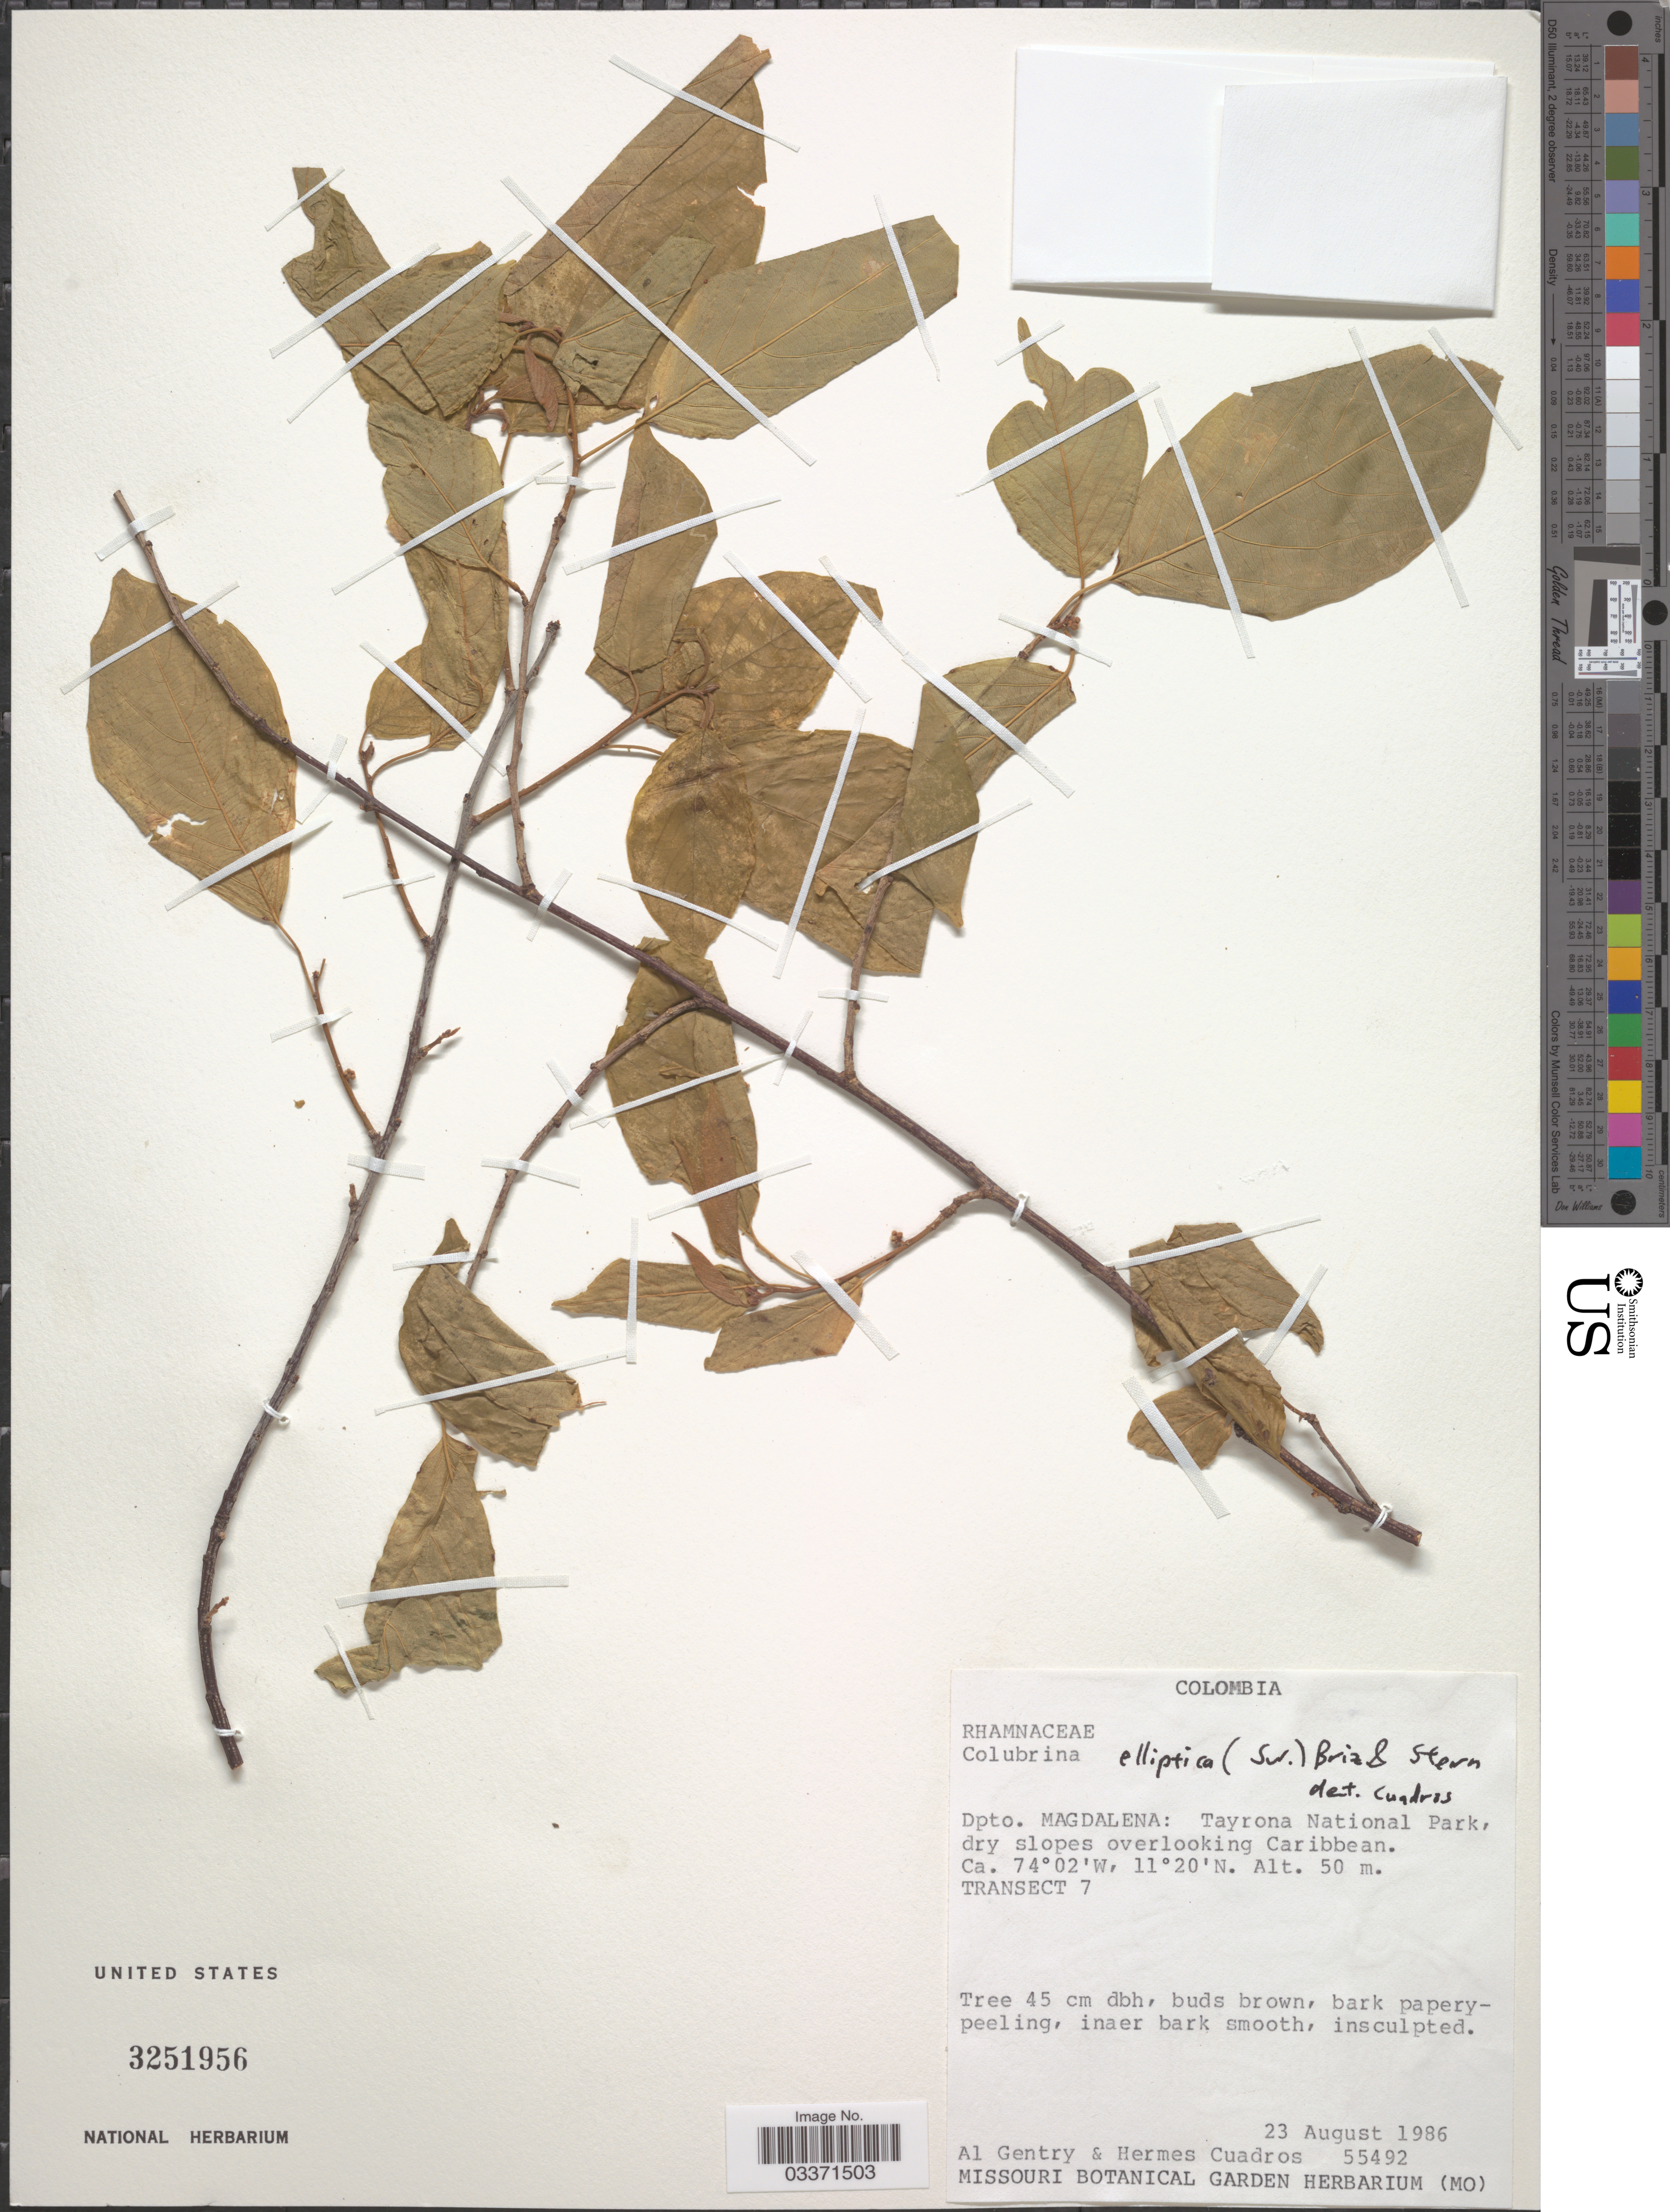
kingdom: Plantae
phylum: Tracheophyta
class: Magnoliopsida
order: Rosales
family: Rhamnaceae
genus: Colubrina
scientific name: Colubrina elliptica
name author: (Sw.) Brizicky & W.L. Stern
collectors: A. H. Gentry & H. Cuadros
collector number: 55492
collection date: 1986-08-23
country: Colombia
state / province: Magdalena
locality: Dpto. Magdalena: Tayrona National Park, dry slopes overlooking Caribbean. Transect 7.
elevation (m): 50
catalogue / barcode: US 3251956